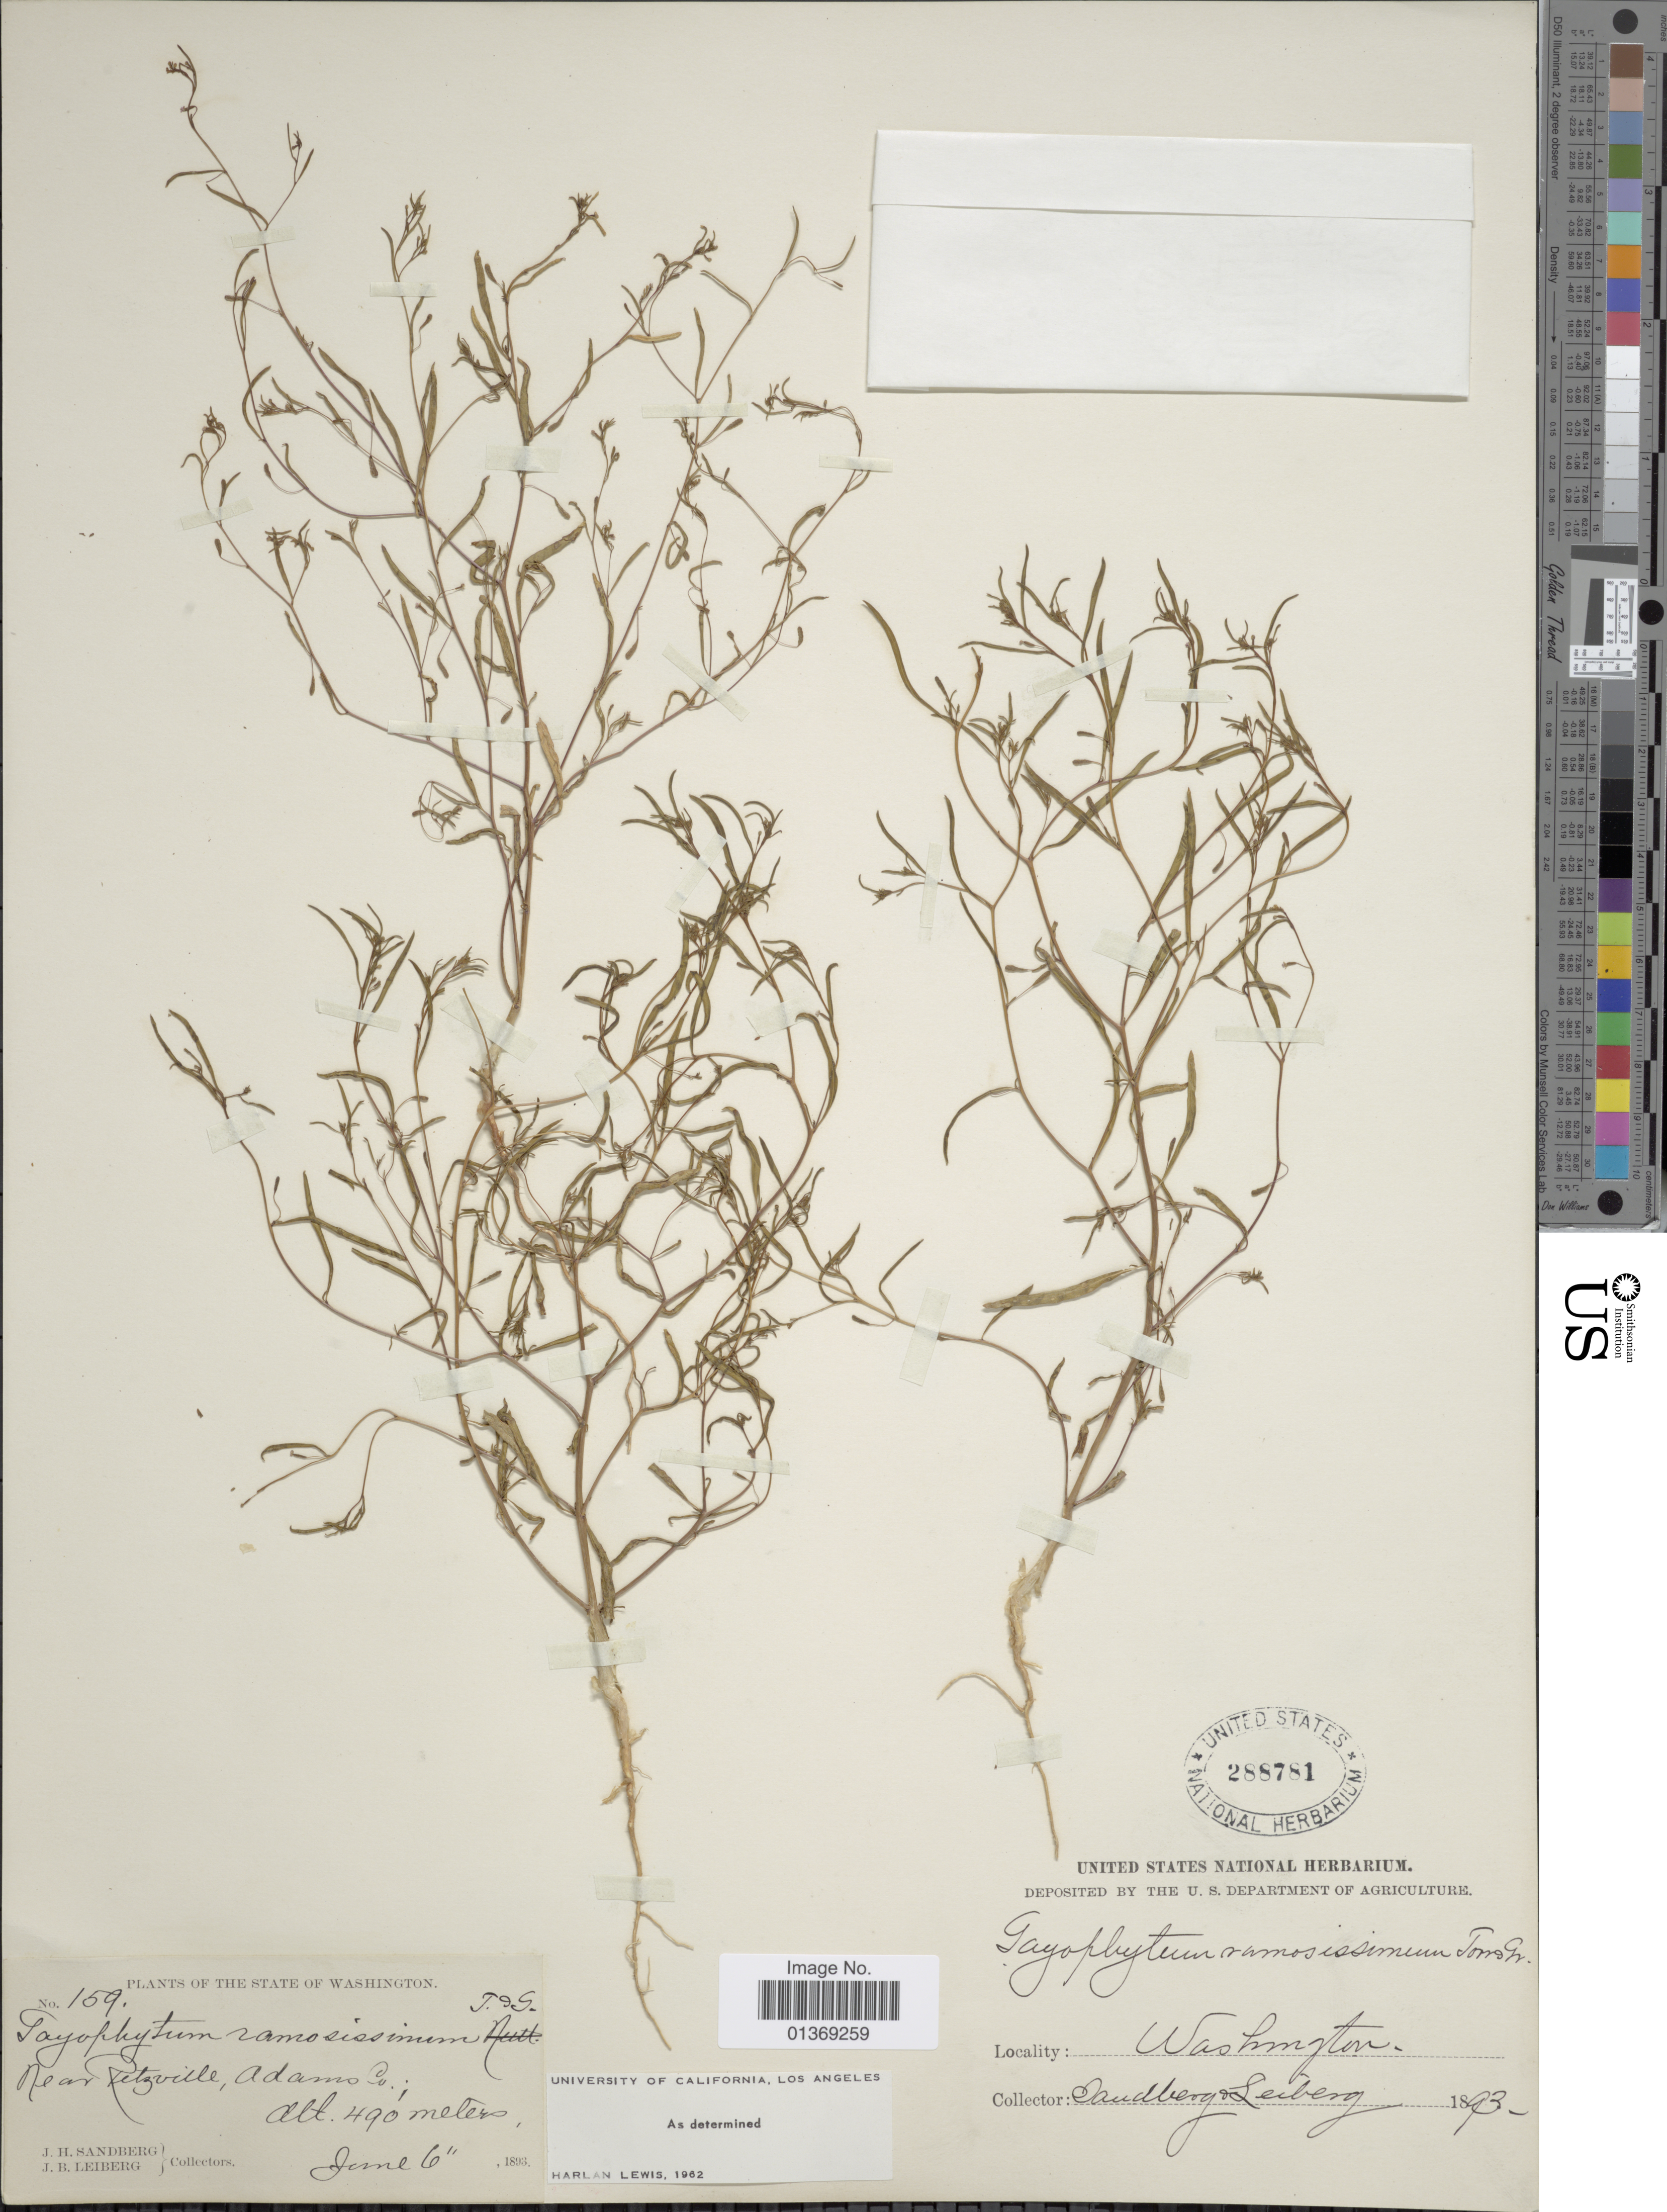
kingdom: Plantae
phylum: Tracheophyta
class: Magnoliopsida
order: Myrtales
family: Onagraceae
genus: Gayophytum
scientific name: Gayophytum ramosissimum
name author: Torr. & A. Gray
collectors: J. H. Sandberg & J. B. Leiberg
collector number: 159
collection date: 1893-06-06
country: United States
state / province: Washington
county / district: Adams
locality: Near Petzville, Adams Co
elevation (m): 490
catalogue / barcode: US 288781